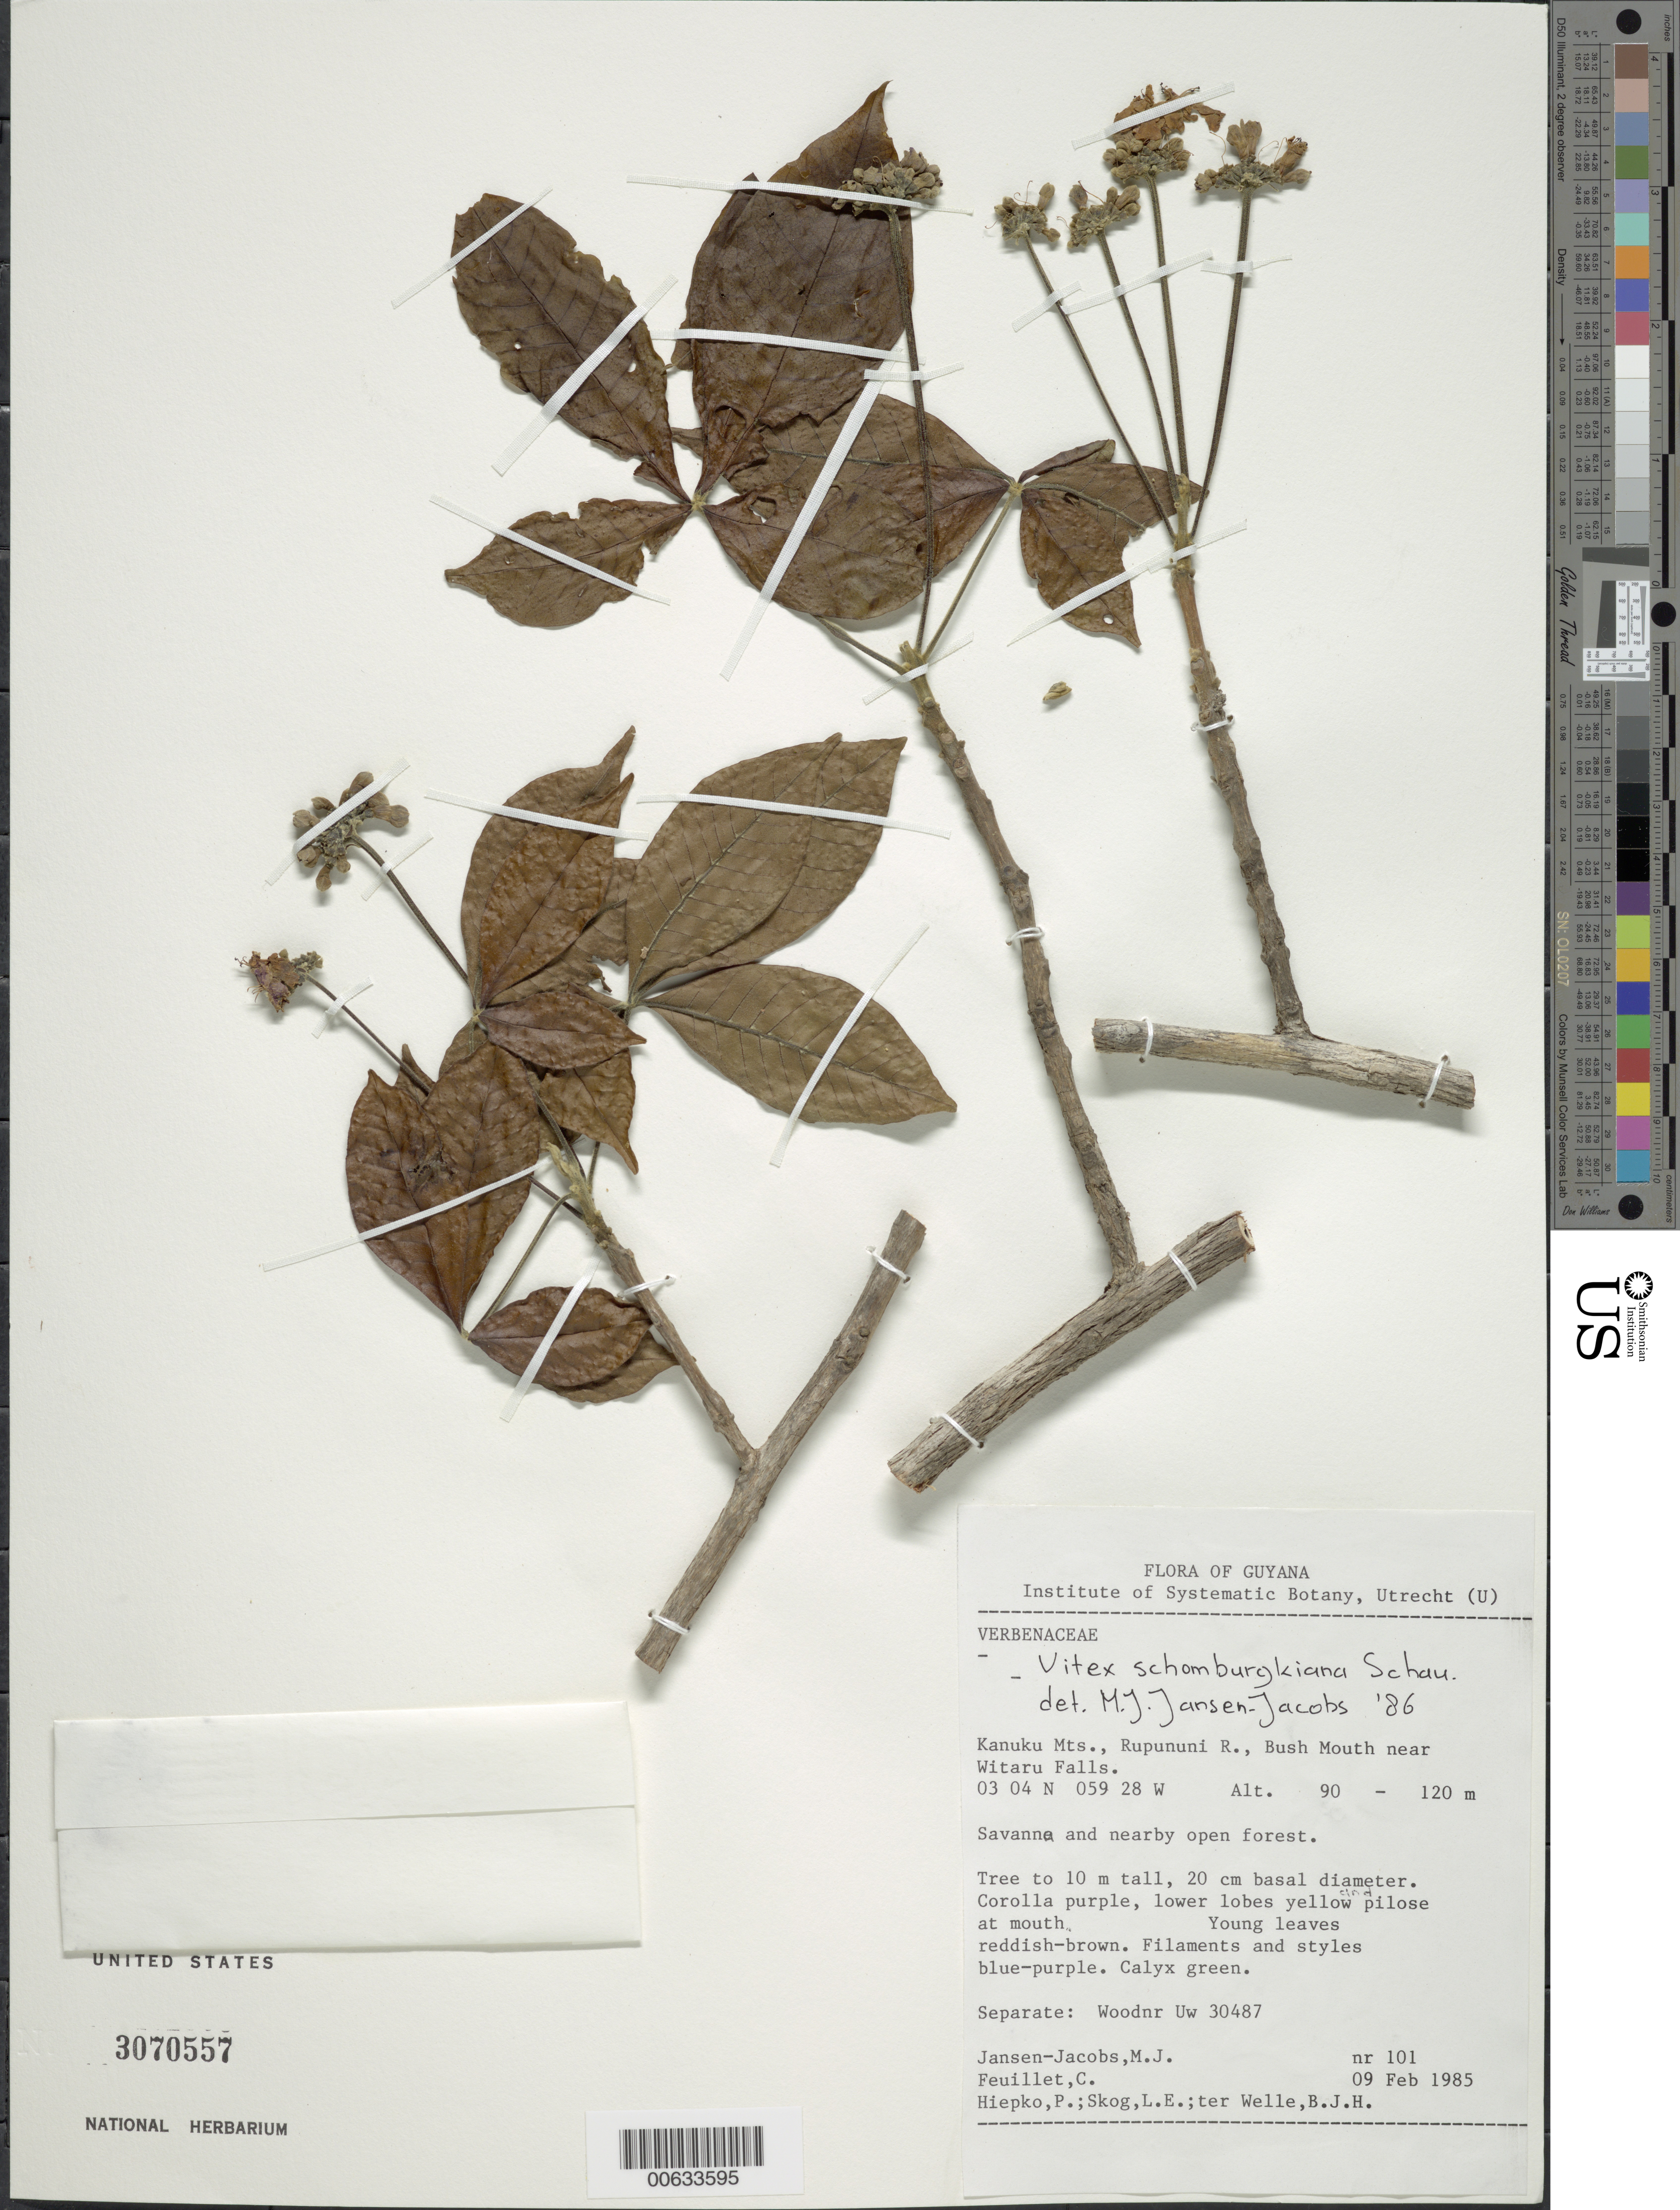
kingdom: Plantae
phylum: Tracheophyta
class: Magnoliopsida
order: Lamiales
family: Lamiaceae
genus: Vitex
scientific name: Vitex schomburgkiana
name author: Schauer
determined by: Jansen-Jacobs, M. J., (U), Nationaal Herbarium Nederland, Utrecht University branch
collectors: M. J. Jansen-Jacobs, C. Feuillet, P. H. Hiepko, L. E. Skog & B. Welle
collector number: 101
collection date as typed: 9-Feb-85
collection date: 1985-02-09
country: Guyana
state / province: U. Takutu-U. Essequibo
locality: Kanuku Mts., Rupununi R., Bush Mouth near Witaru Falls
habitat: Savanna and nearby open forest.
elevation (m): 90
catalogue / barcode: US 3070557